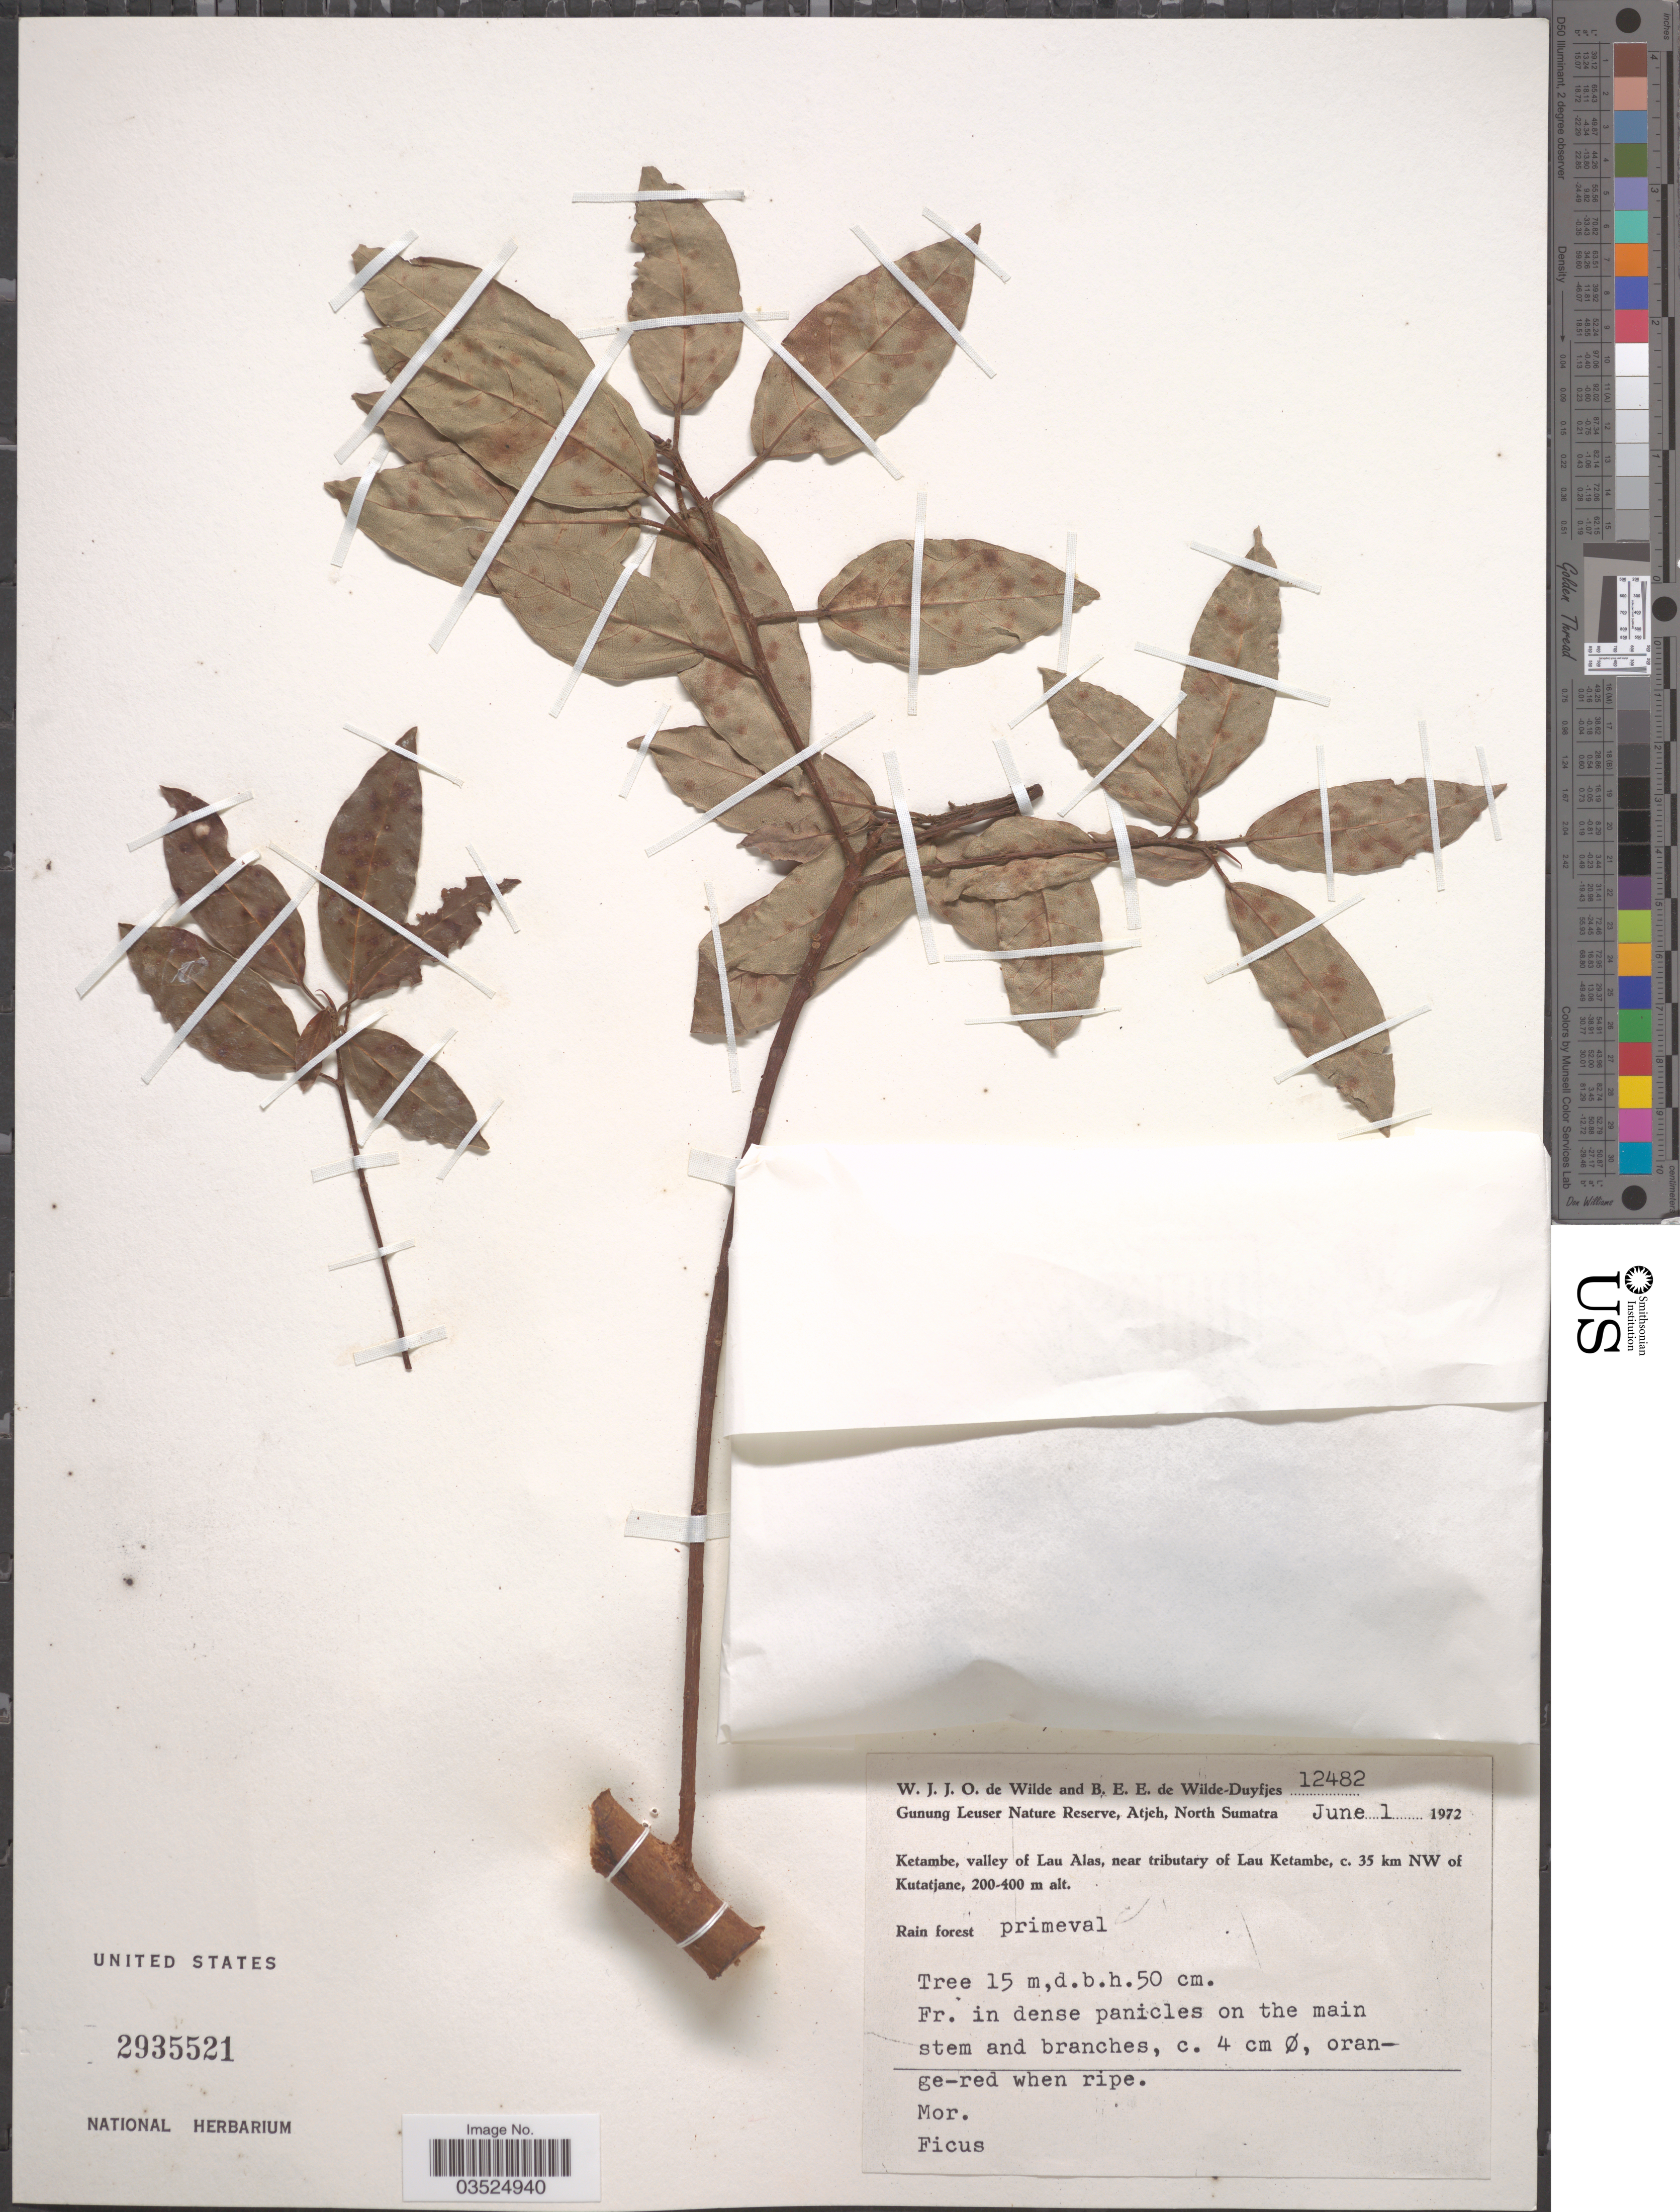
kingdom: Plantae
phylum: Tracheophyta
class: Magnoliopsida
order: Rosales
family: Moraceae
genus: Ficus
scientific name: Ficus sp.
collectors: W. J. de Wilde & B. E. de Wilde-Duyfjes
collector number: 12482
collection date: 1972-06-01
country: Indonesia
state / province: Sumatra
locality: Gunung Leuser Nature Reserve, Atjeh, North Sumatra. Ketambe, valley of Lau Alas, near tributary of Lau Ketambe, c. 35 km NW of Kutatjane.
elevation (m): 200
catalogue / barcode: US 2935521